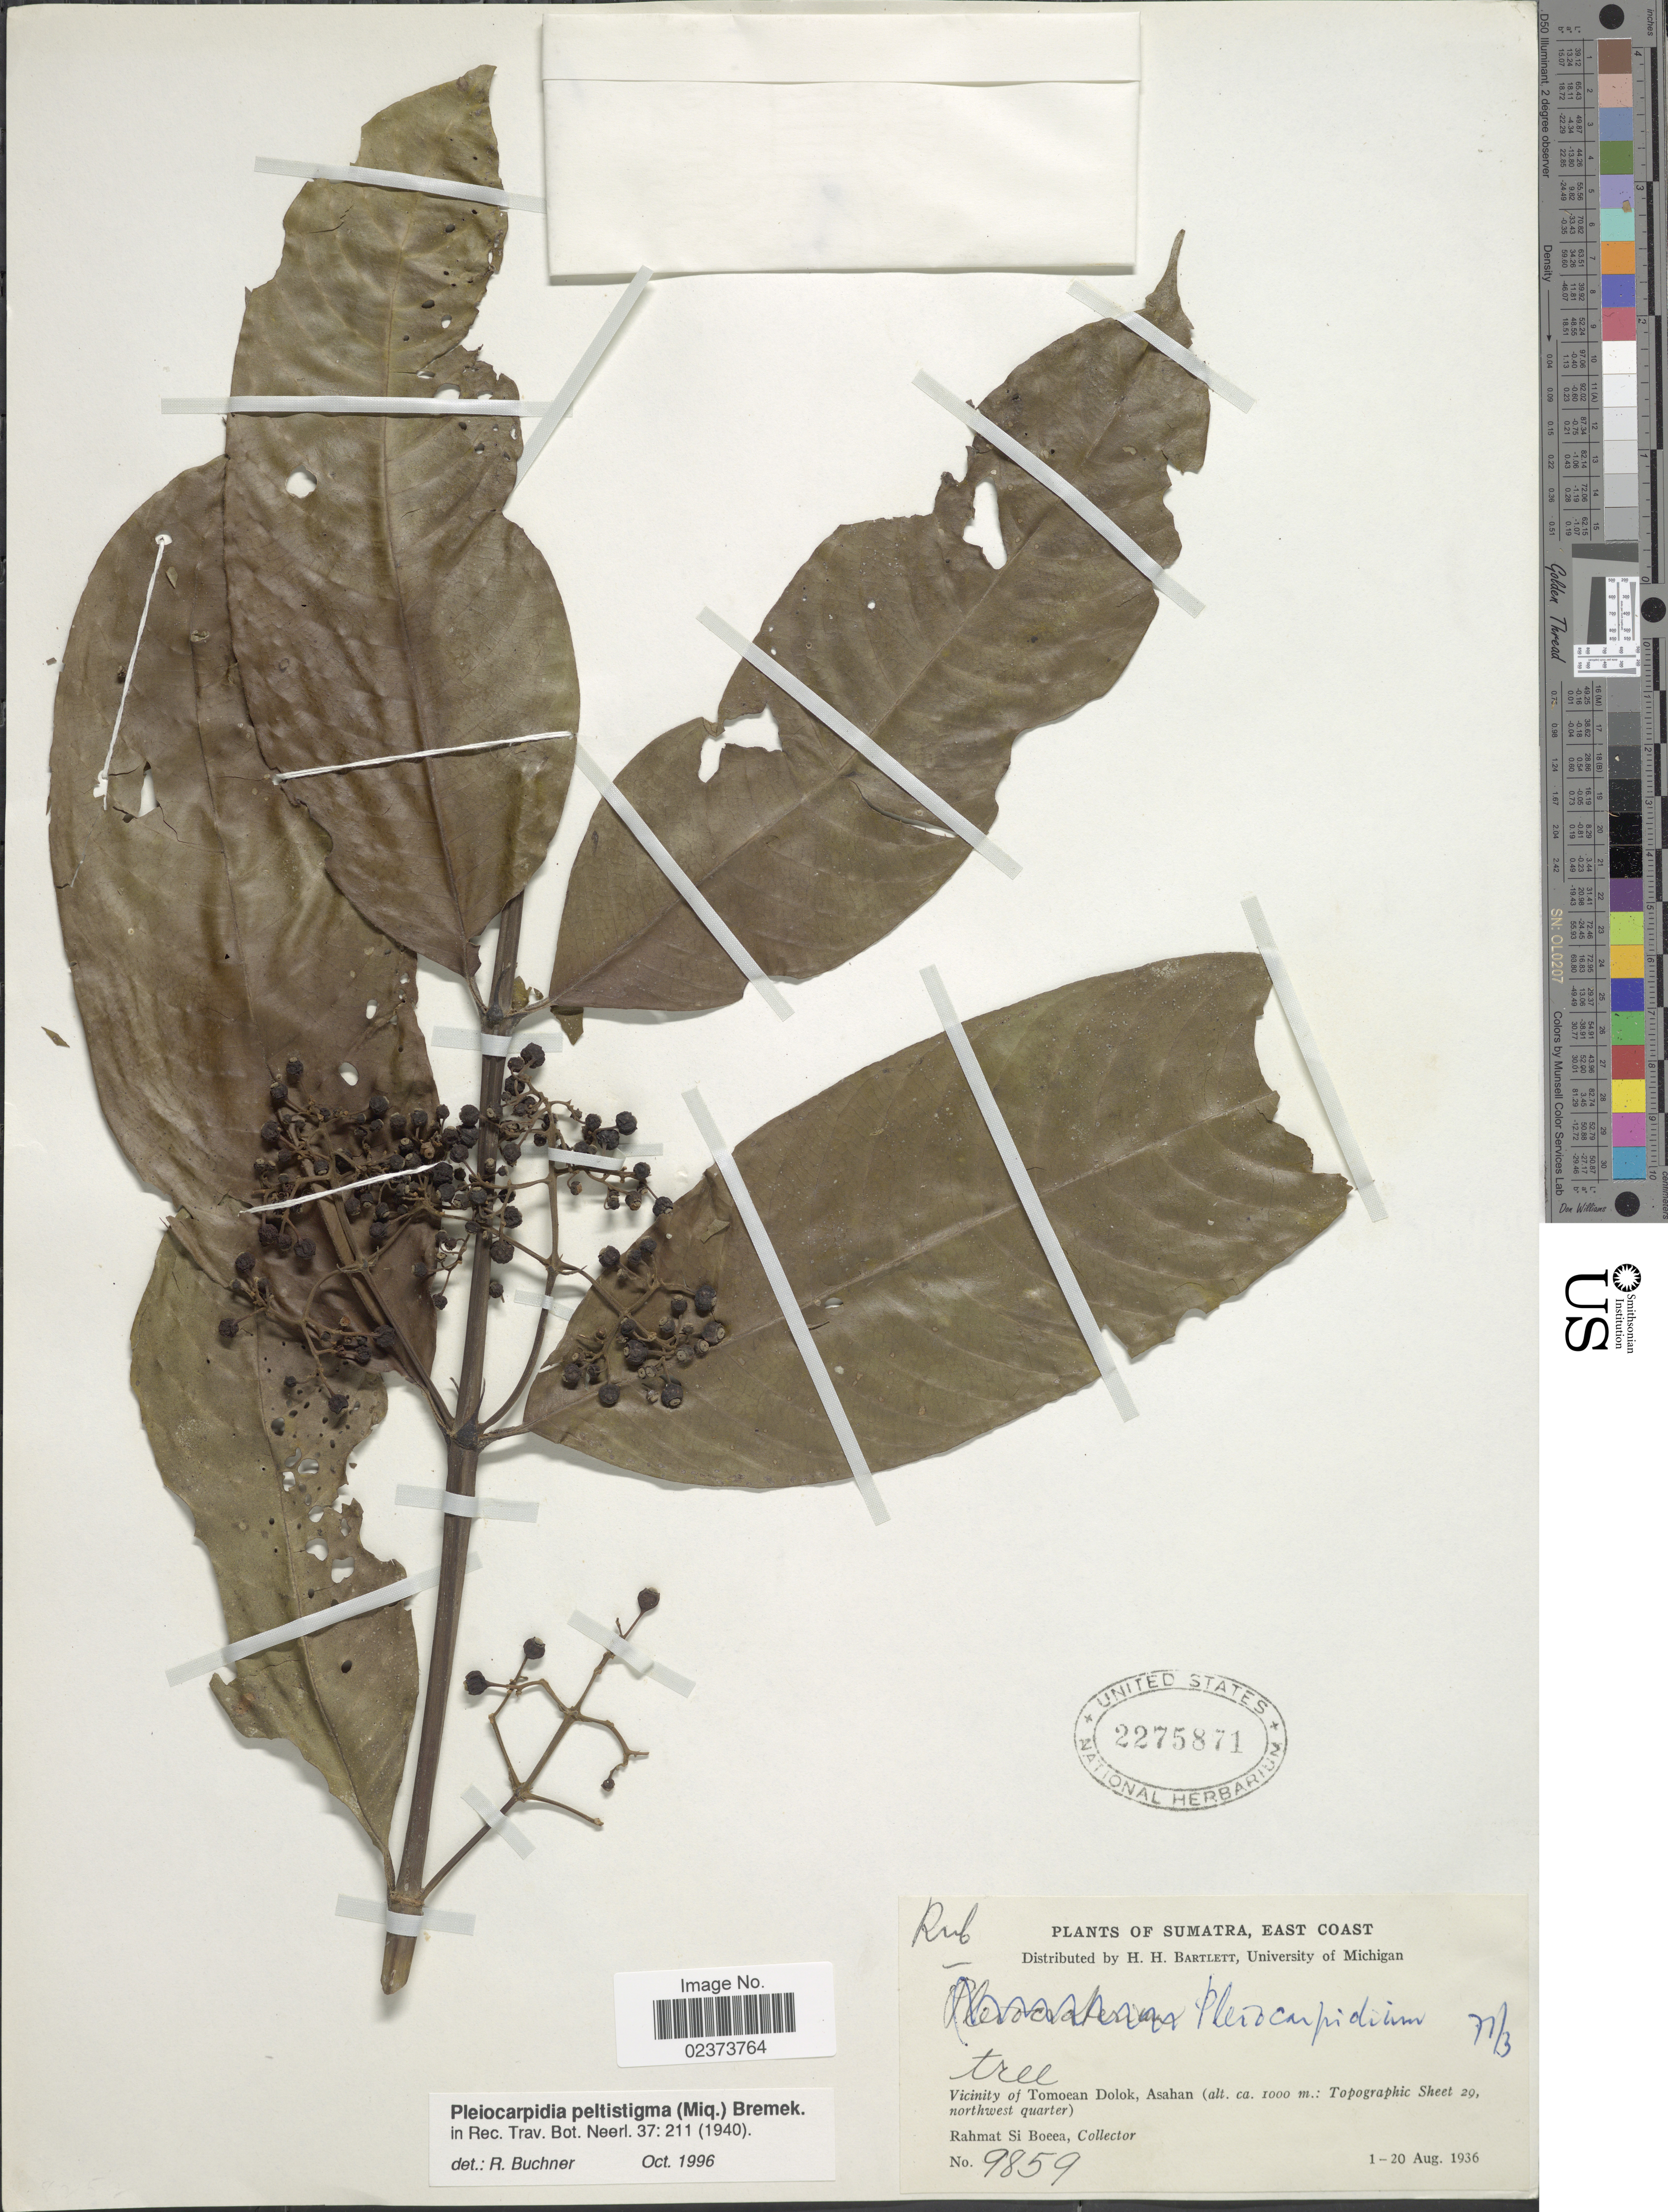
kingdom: Plantae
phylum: Tracheophyta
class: Magnoliopsida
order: Gentianales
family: Rubiaceae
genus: Pleiocarpidia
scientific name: Pleiocarpidia peltistigma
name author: (Miq.) Bremek.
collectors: Rahmat Si Boeea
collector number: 9859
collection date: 1936-08-01/1936-08-20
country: Indonesia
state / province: Sumatra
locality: Sumatra, East Coast, Vicinity of Tomoean Dolok, Asahan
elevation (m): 1000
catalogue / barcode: US 2275871